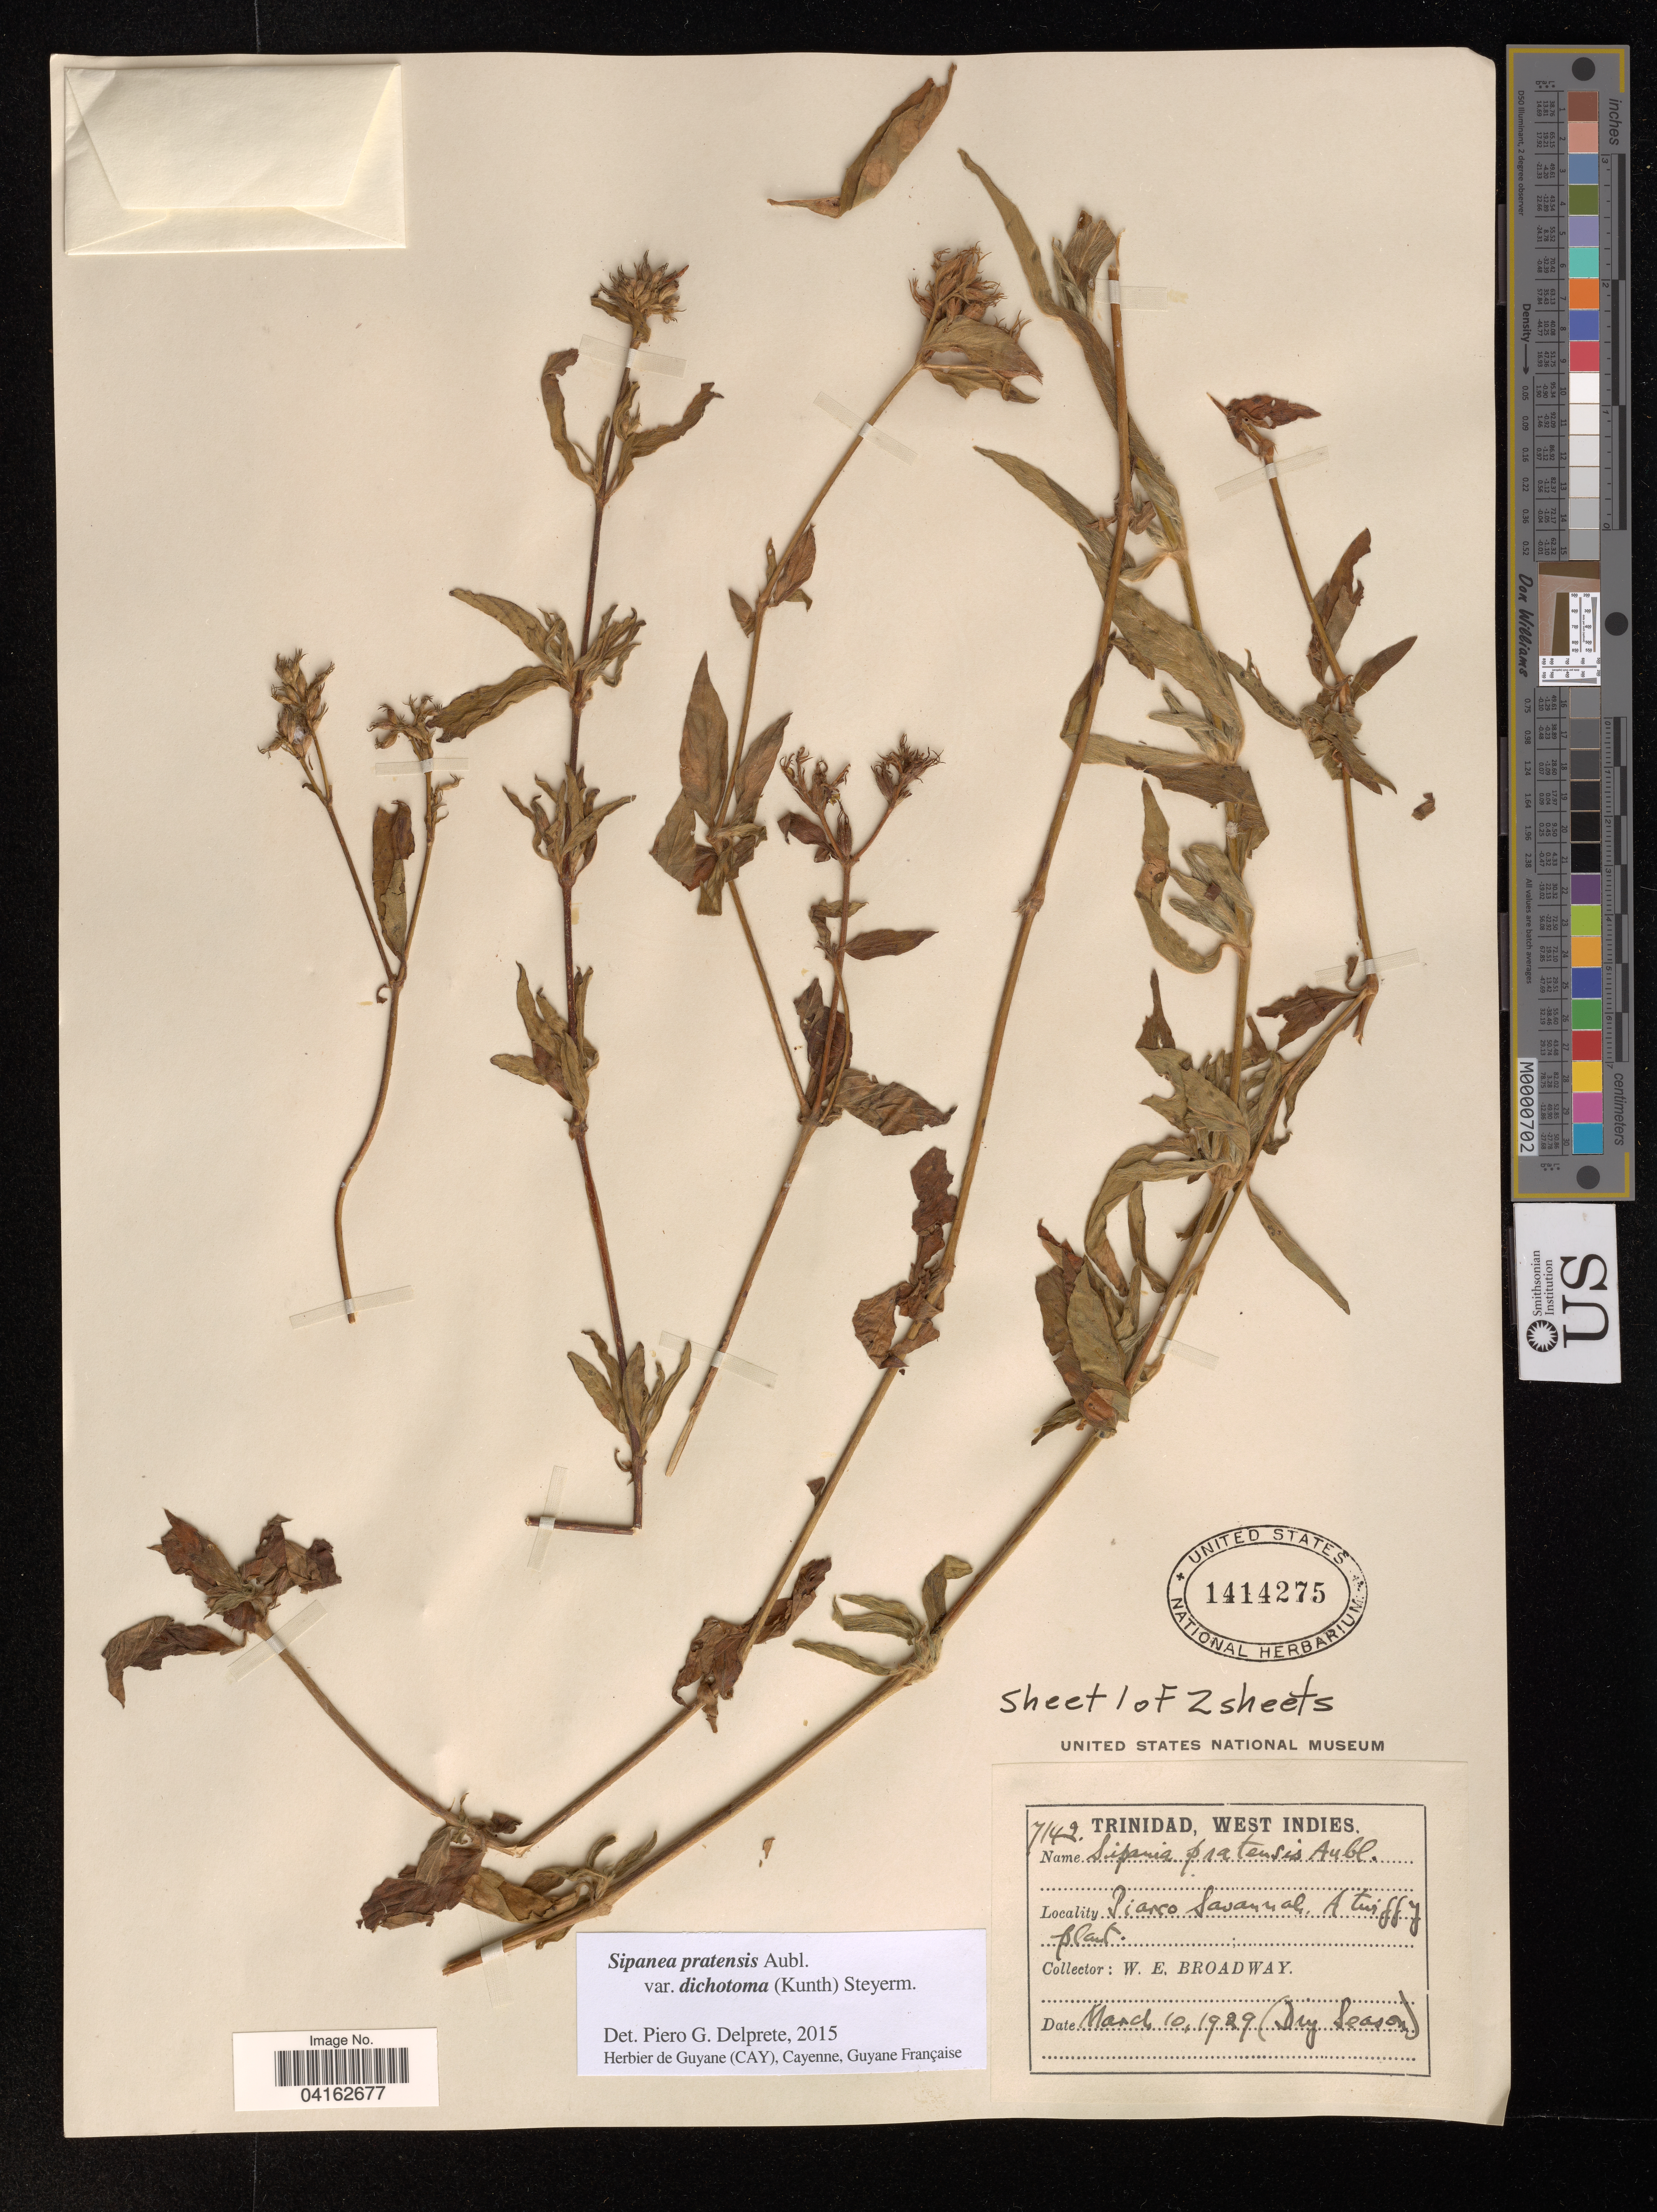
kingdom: Plantae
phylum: Tracheophyta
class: Magnoliopsida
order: Gentianales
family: Rubiaceae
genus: Sipanea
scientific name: Sipanea pratensis var. dichotoma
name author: (Kunth) Steyerm.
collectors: W. E. Broadway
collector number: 7142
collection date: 1929-03-10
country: Trinidad and Tobago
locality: Trinidad, West Indies. Piarco Savannah.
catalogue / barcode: US 1414275